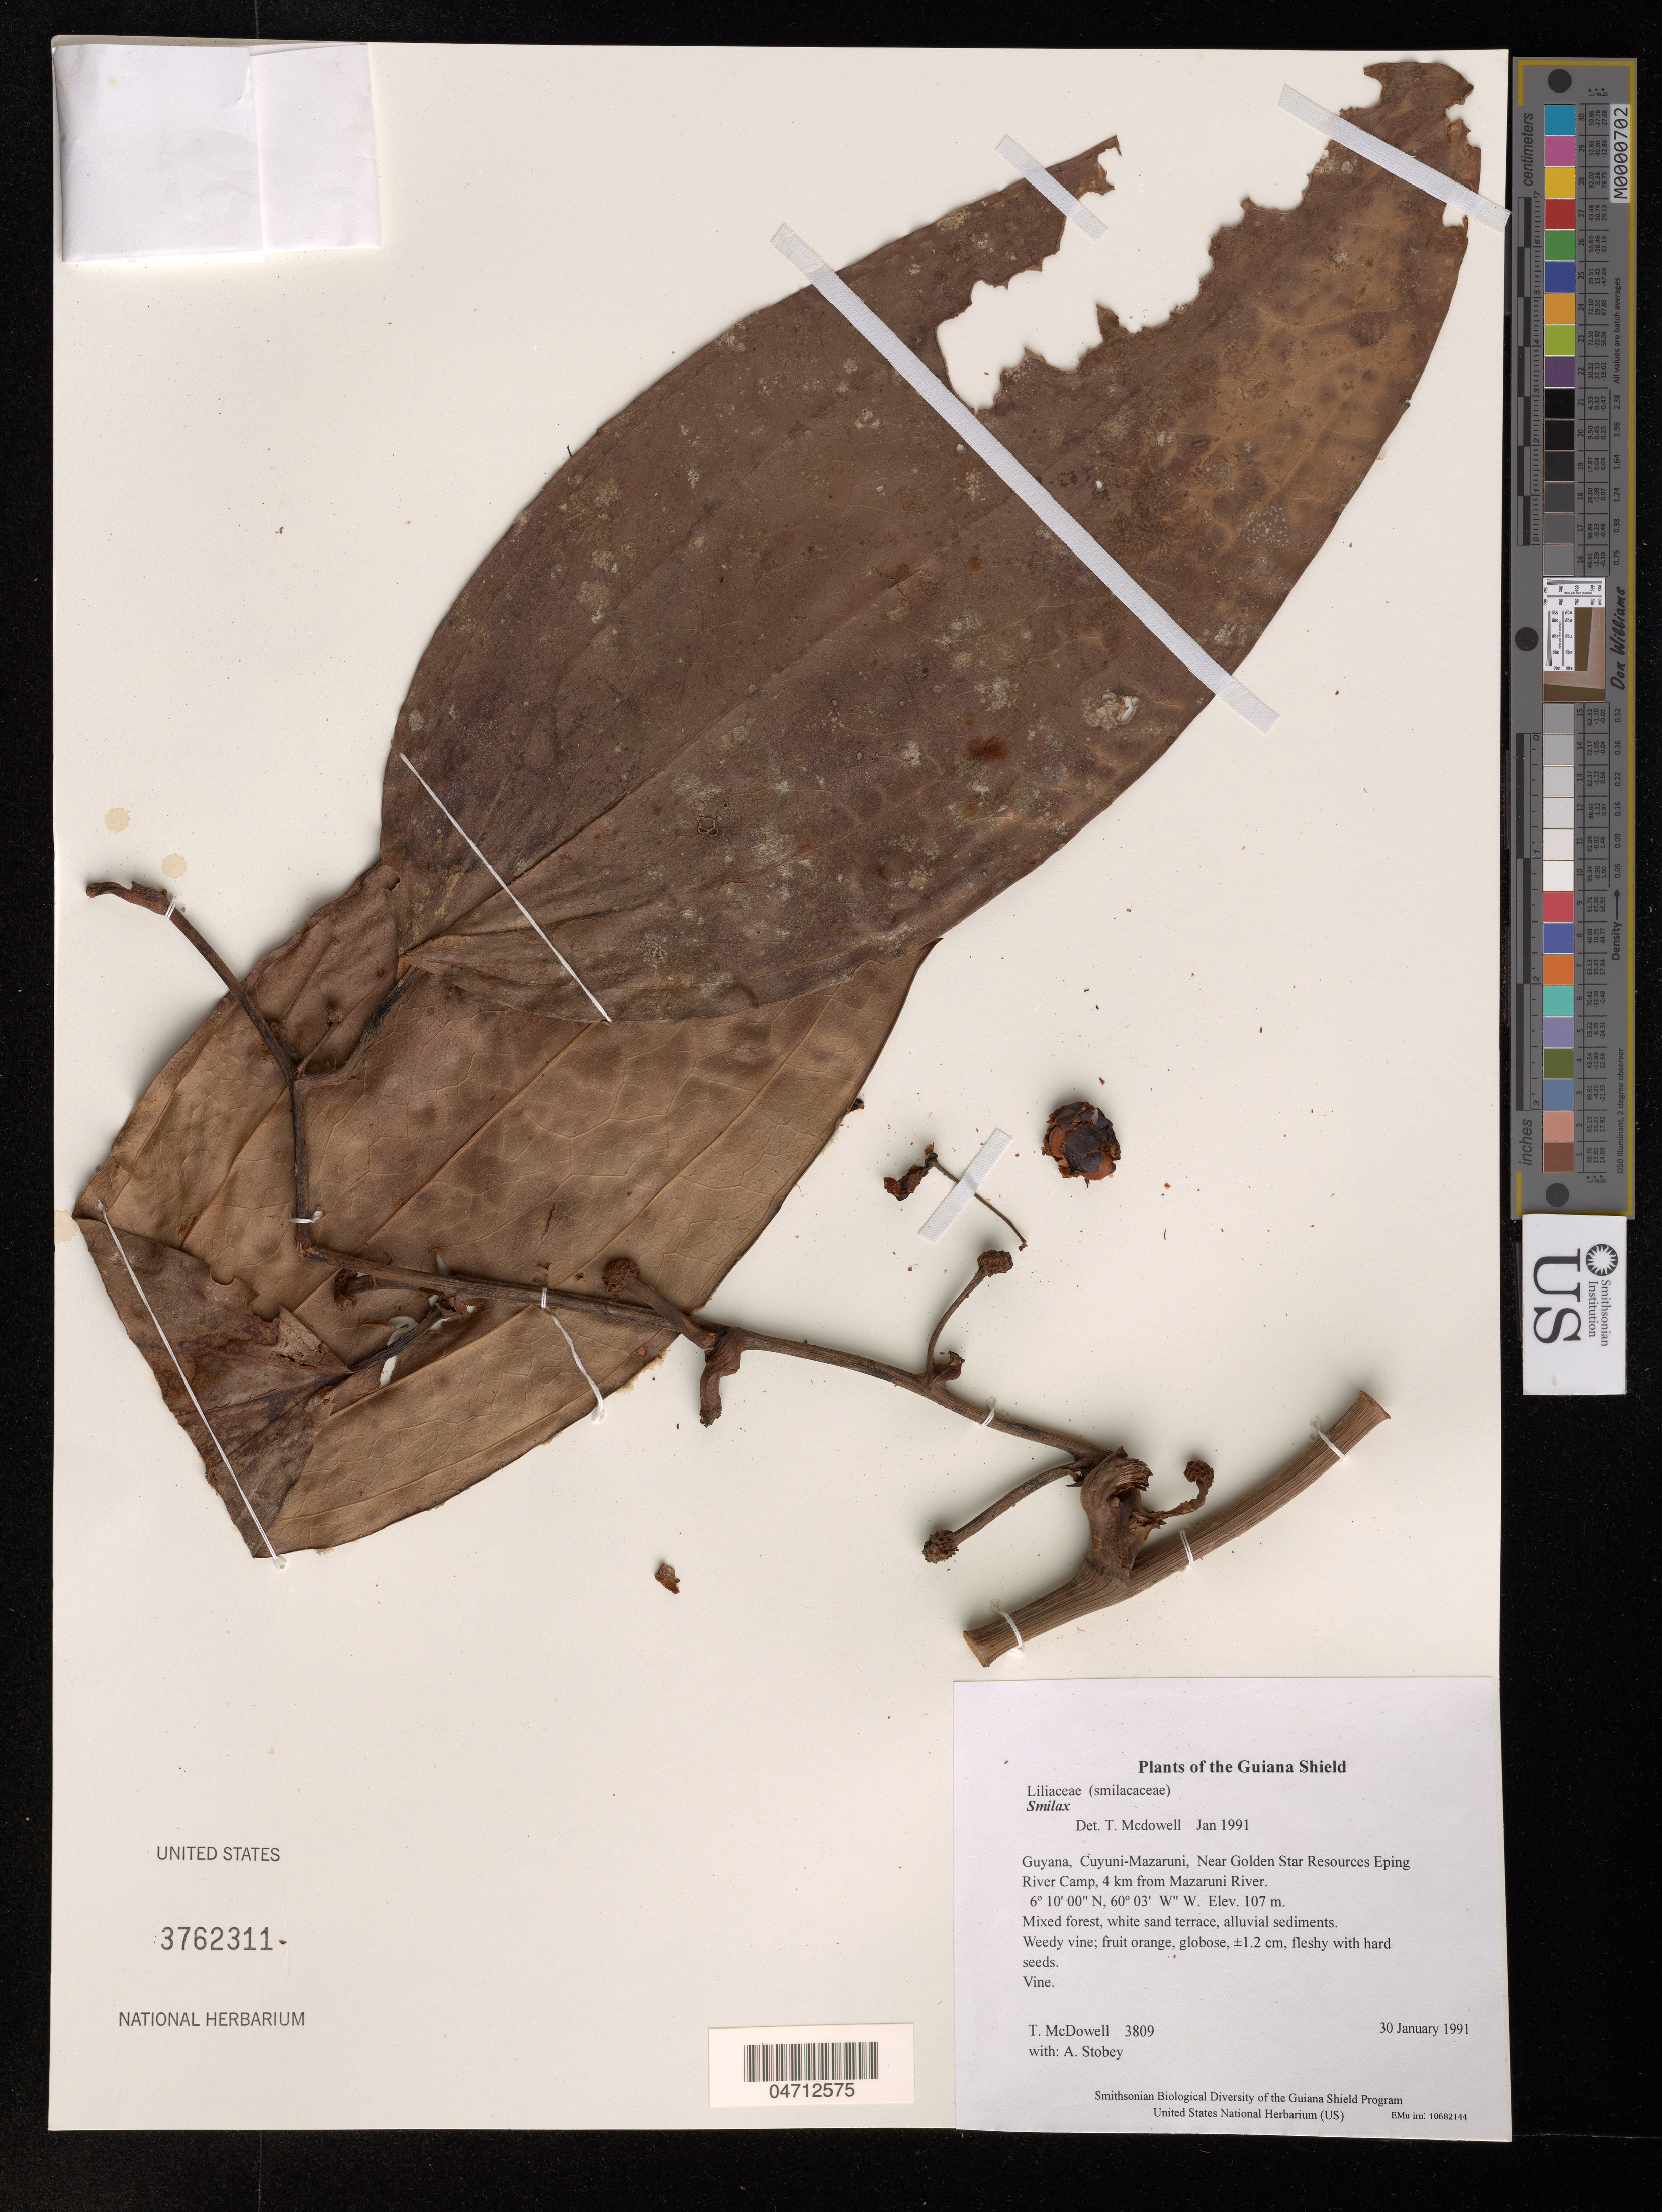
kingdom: Plantae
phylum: Tracheophyta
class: Liliopsida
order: Liliales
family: Smilacaceae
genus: Smilax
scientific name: Smilax sp.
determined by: Mcdowell, T.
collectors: T. McDowell & A. Stobey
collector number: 3809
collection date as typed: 30 January 1991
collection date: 1991-01-30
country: Guyana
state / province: Cuyuni-Mazaruni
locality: Near Golden Star Resources Eping River Camp, 4 km from Mazaruni River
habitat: Mixed forest, white sand terrace, alluvial sediments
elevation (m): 107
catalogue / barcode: US 3762311